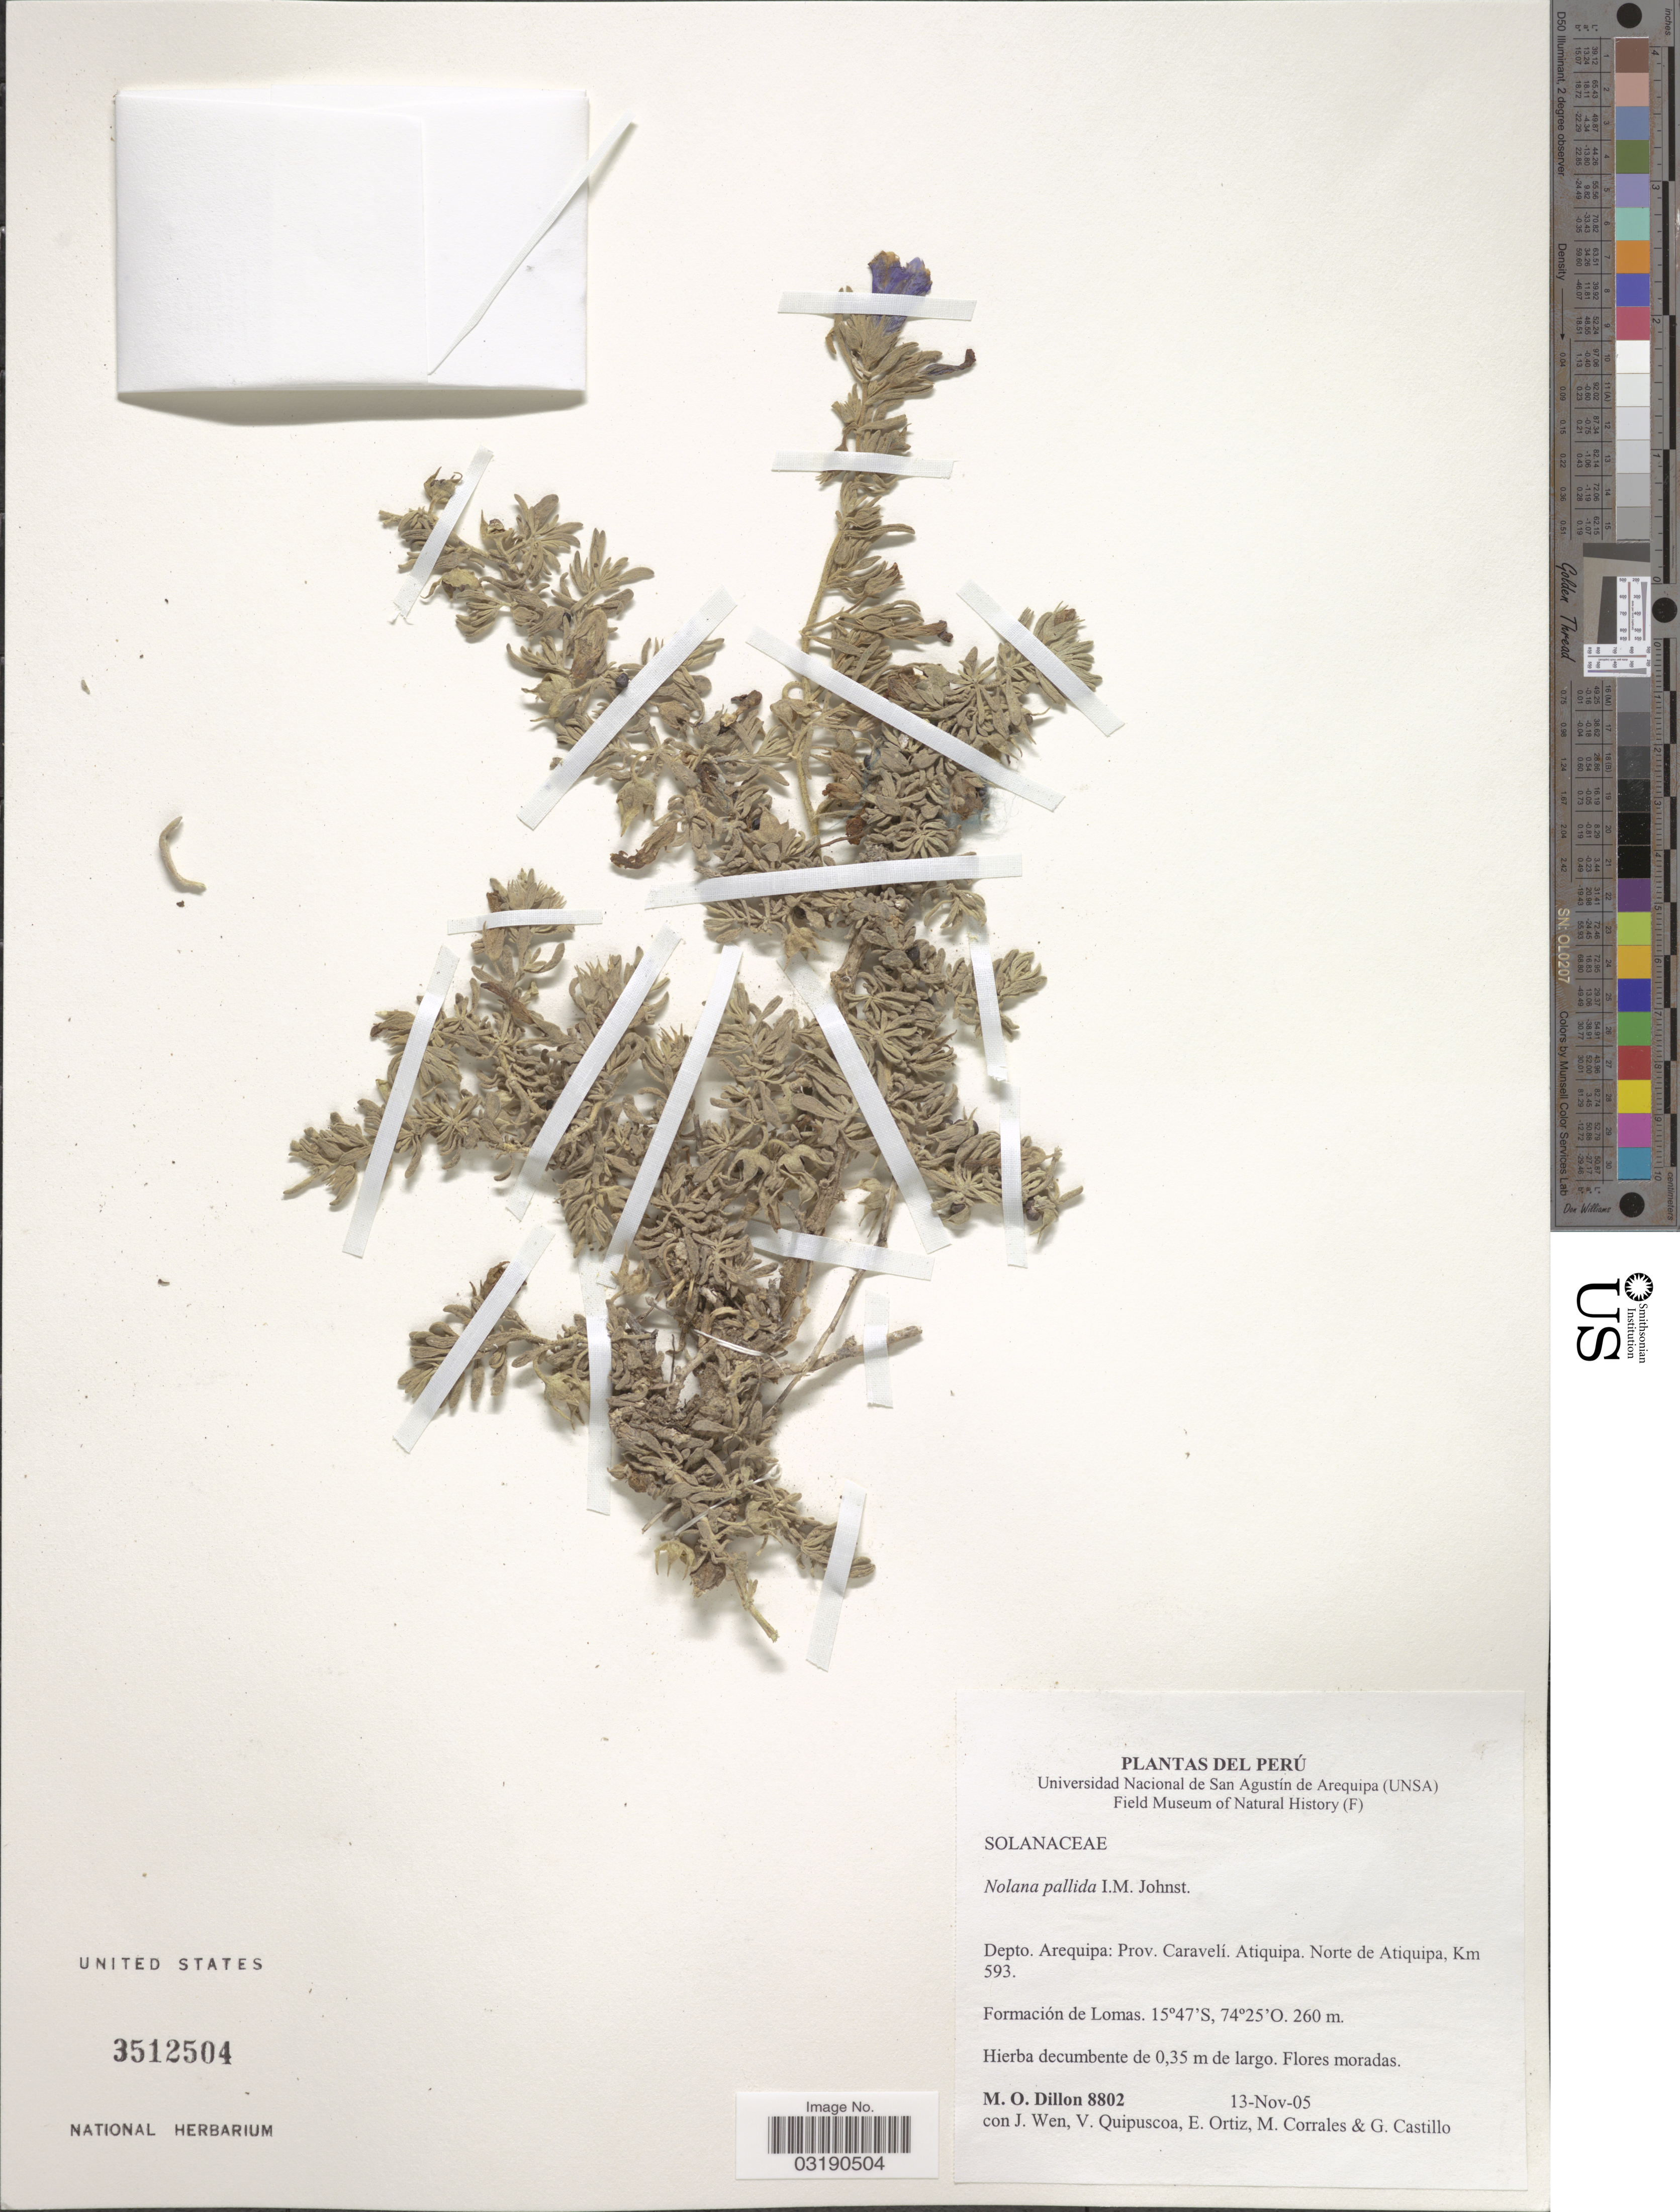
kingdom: Plantae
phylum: Tracheophyta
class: Magnoliopsida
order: Solanales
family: Solanaceae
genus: Nolana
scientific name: Nolana cerrateana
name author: Ferreyra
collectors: M. O. Dillon, J. Wen, V. Quipuscoa, E. Ortiz & et al.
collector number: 8802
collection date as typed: Transcribed d/m/y: 13/11/5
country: Peru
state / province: Arequipa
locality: Depto. Arequipa: Prov. Caravelí. Atiquipa. Norte de Atiquipa, Km 593.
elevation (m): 260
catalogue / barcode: US 3512504